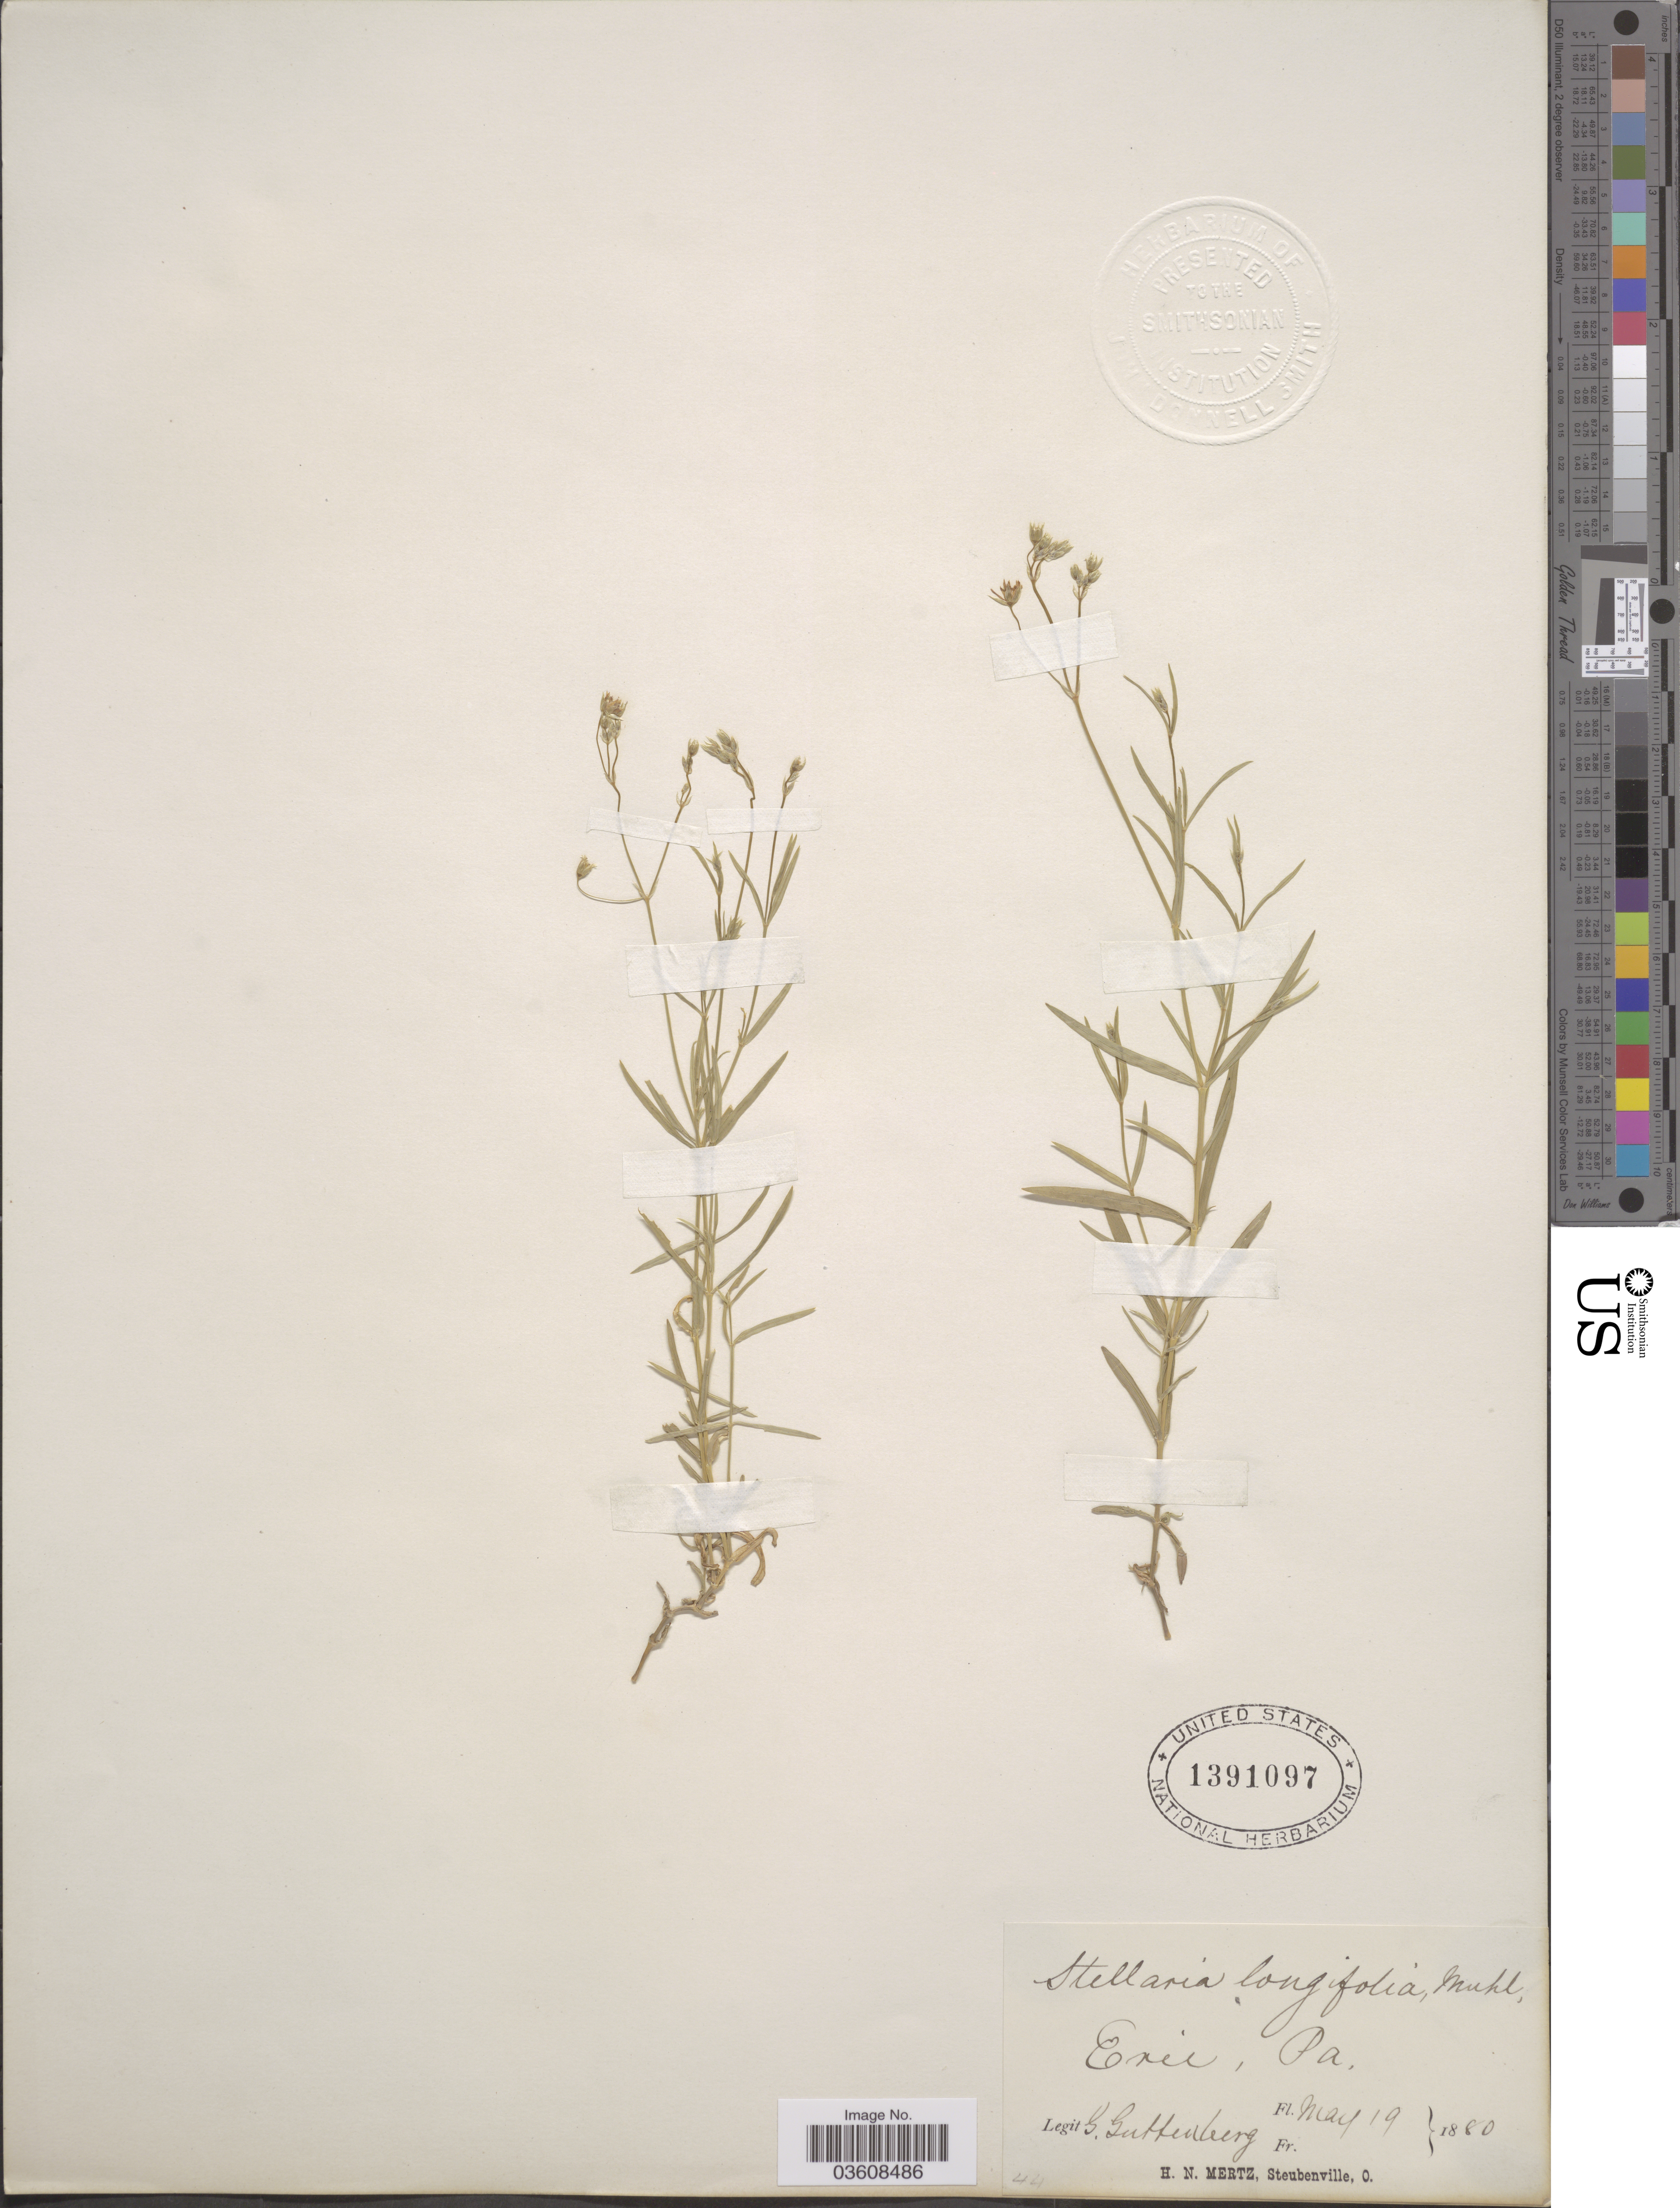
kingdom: Plantae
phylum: Tracheophyta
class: Magnoliopsida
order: Caryophyllales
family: Caryophyllaceae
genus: Stellaria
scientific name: Stellaria longifolia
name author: Muhl. ex Willd.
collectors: G. Guttenberg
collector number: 44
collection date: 1880-05-19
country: United States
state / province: Pennsylvania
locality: Erie.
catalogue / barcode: US 1391097